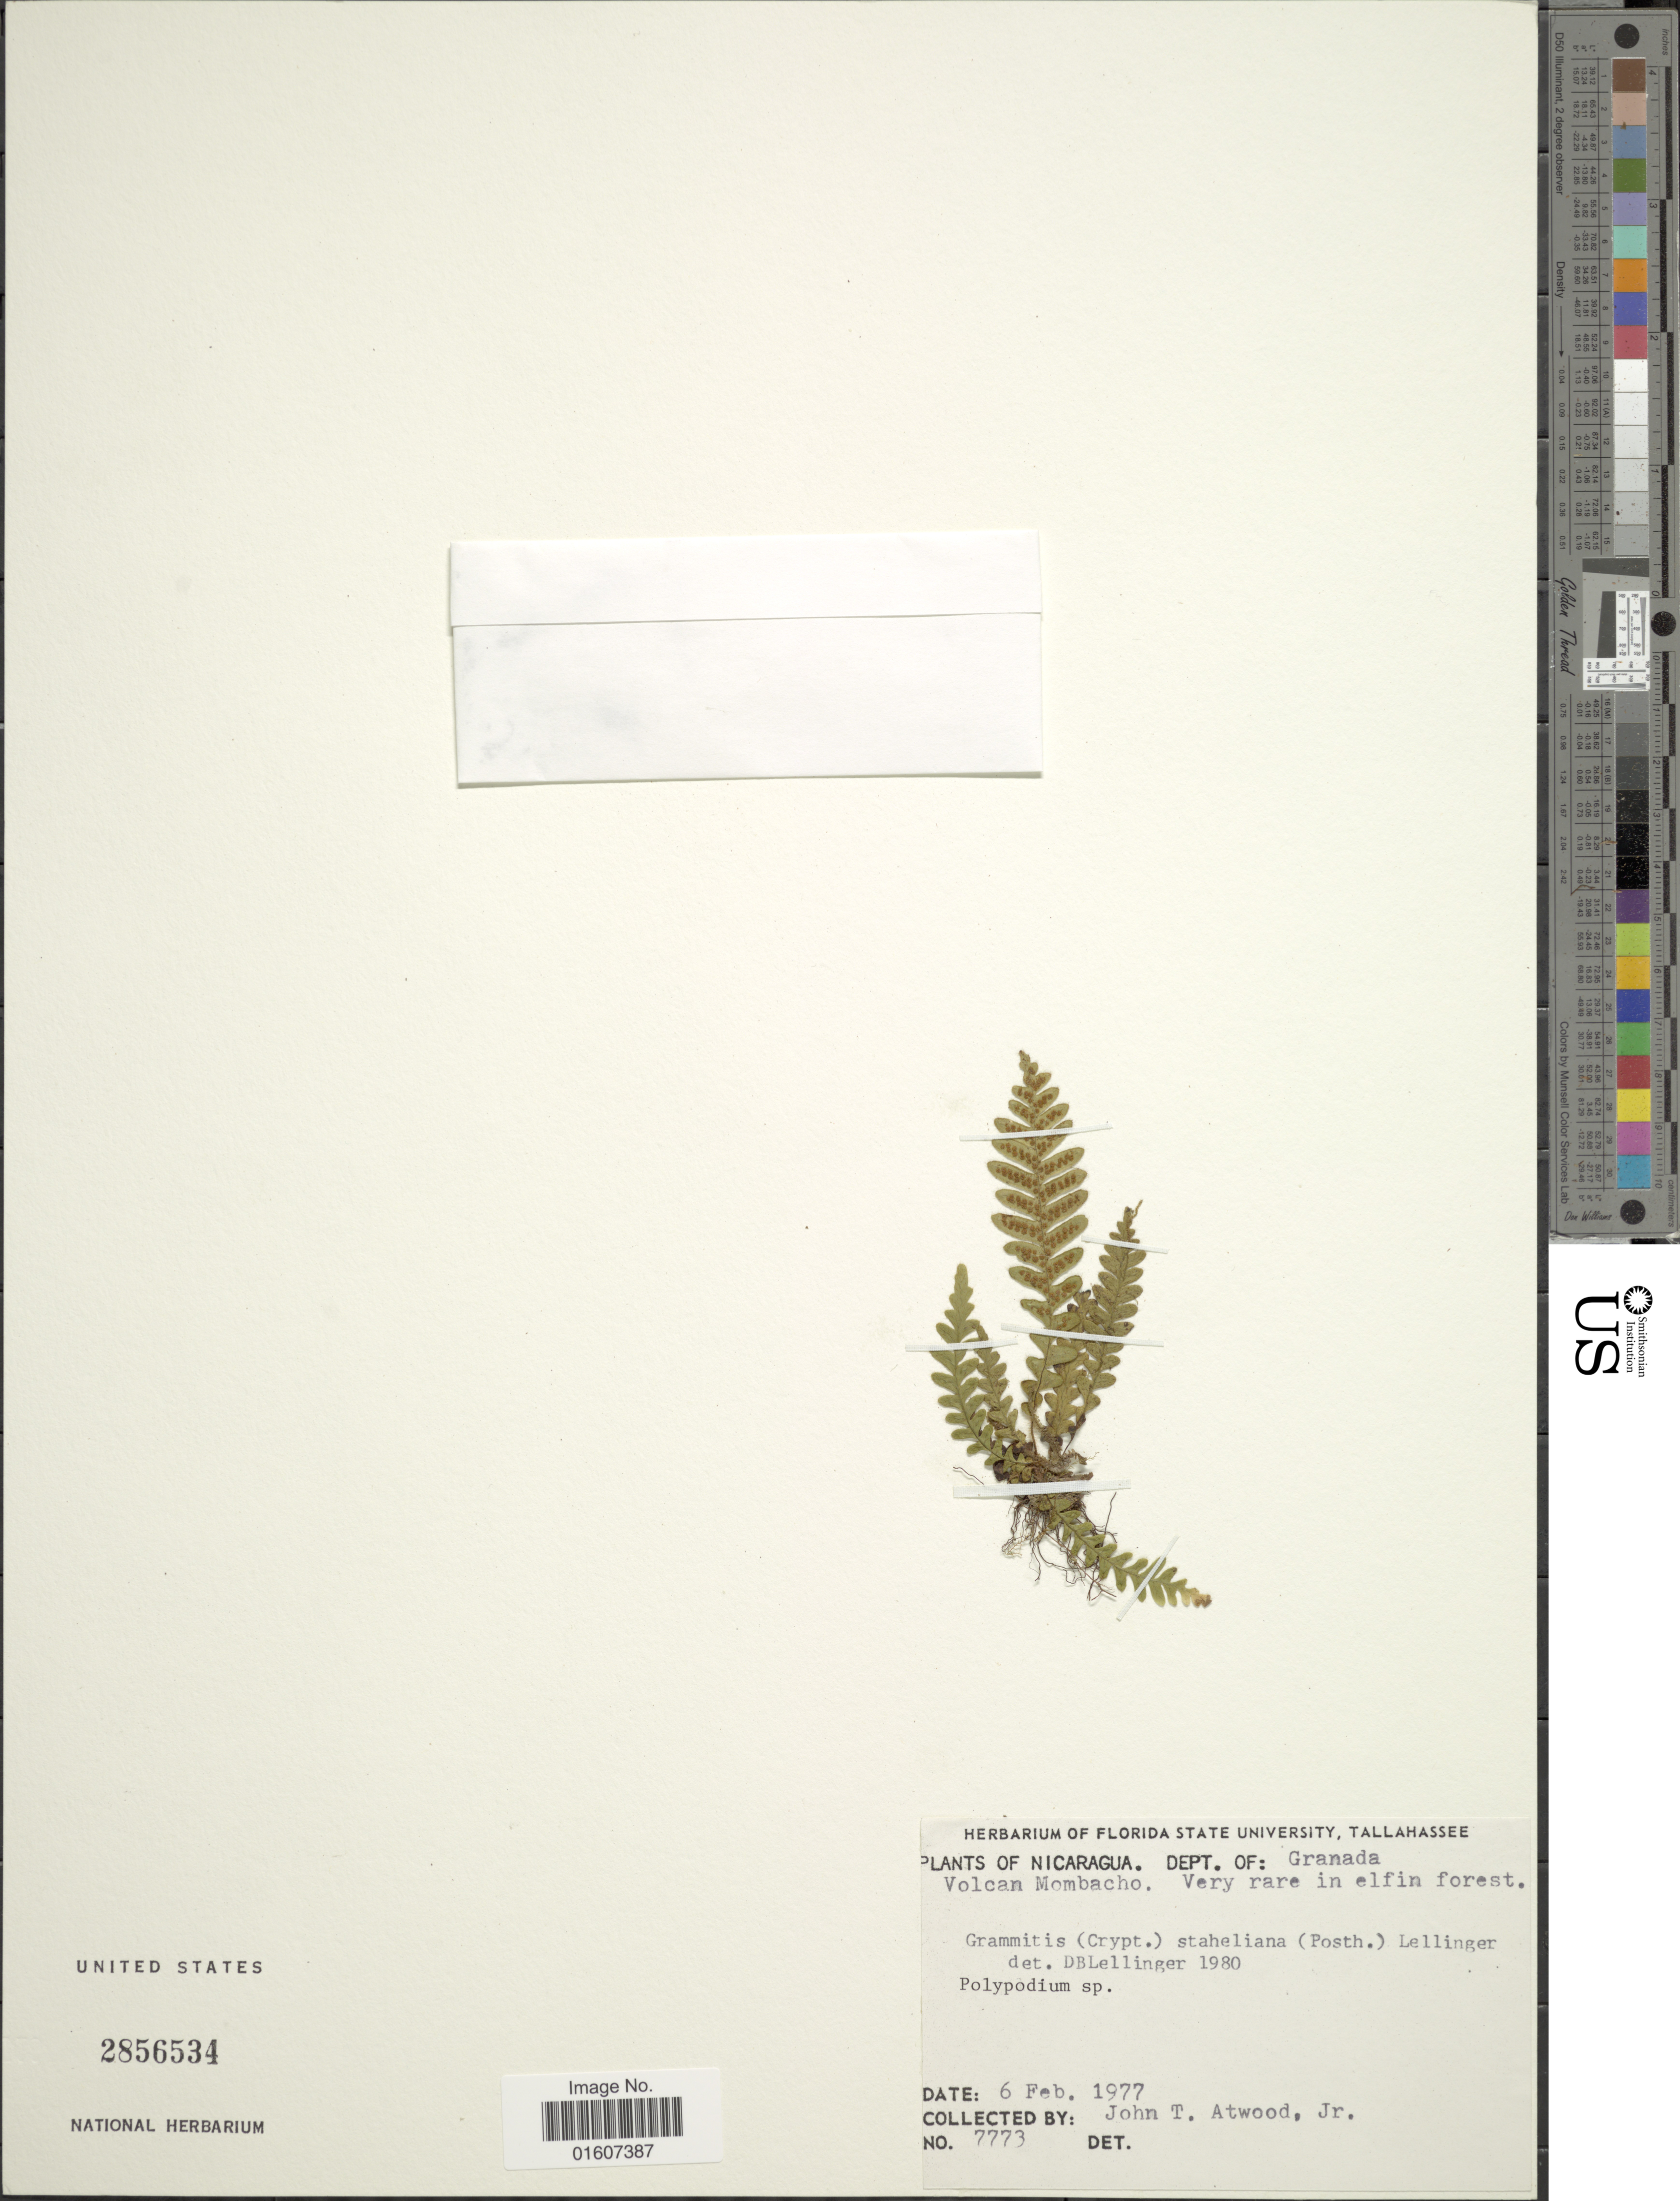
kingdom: Plantae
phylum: Tracheophyta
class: Polypodiopsida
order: Polypodiales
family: Polypodiaceae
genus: Terpsichore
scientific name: Terpsichore staheliana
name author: (Posth.) A.R. Sm.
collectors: J. T. Atwood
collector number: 7773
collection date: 1977-02-06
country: Nicaragua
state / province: Granada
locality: Dept. of: Granada, Volcan Mombacho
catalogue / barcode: US 2856534